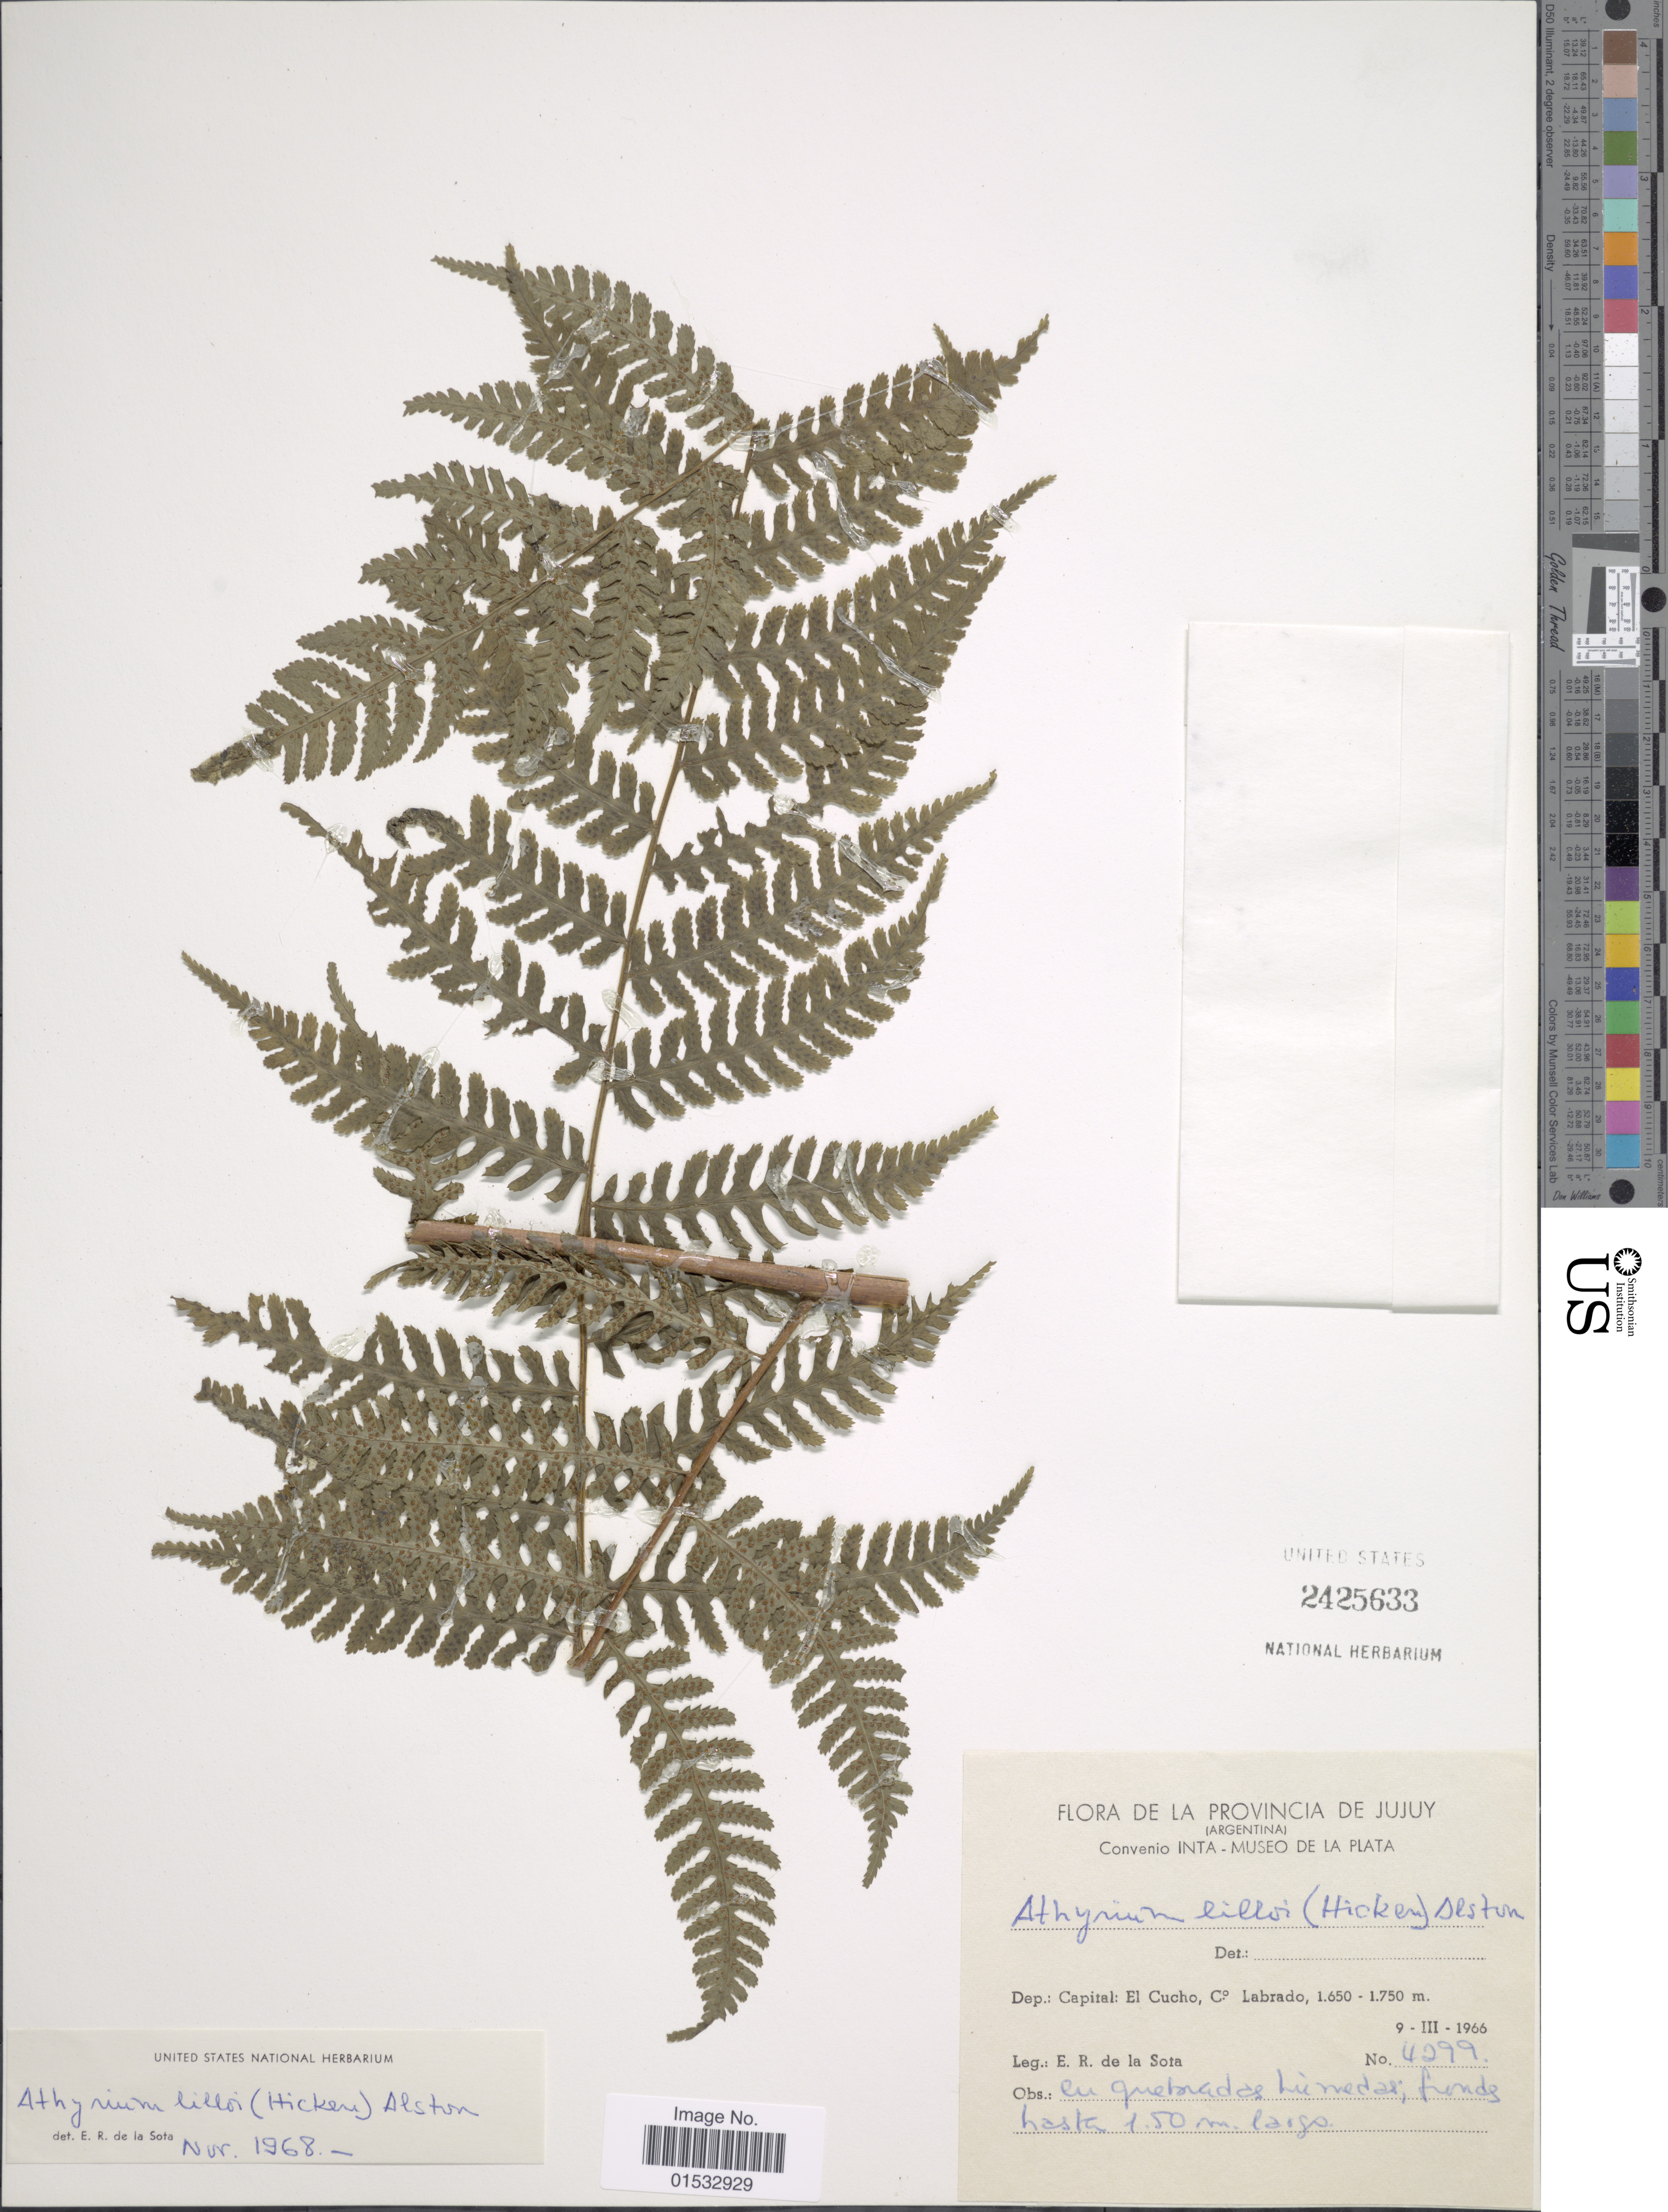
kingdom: Plantae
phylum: Tracheophyta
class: Polypodiopsida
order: Polypodiales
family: Athyriaceae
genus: Diplazium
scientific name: Diplazium lilloi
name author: (Hicken) R.M. Tryon & A.F. Tryon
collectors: E. R. de la Sota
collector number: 4299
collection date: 1966-03-09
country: Argentina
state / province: Jujuy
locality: Capital: El Cucho, Co, Labrado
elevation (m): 1650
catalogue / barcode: US 2425633